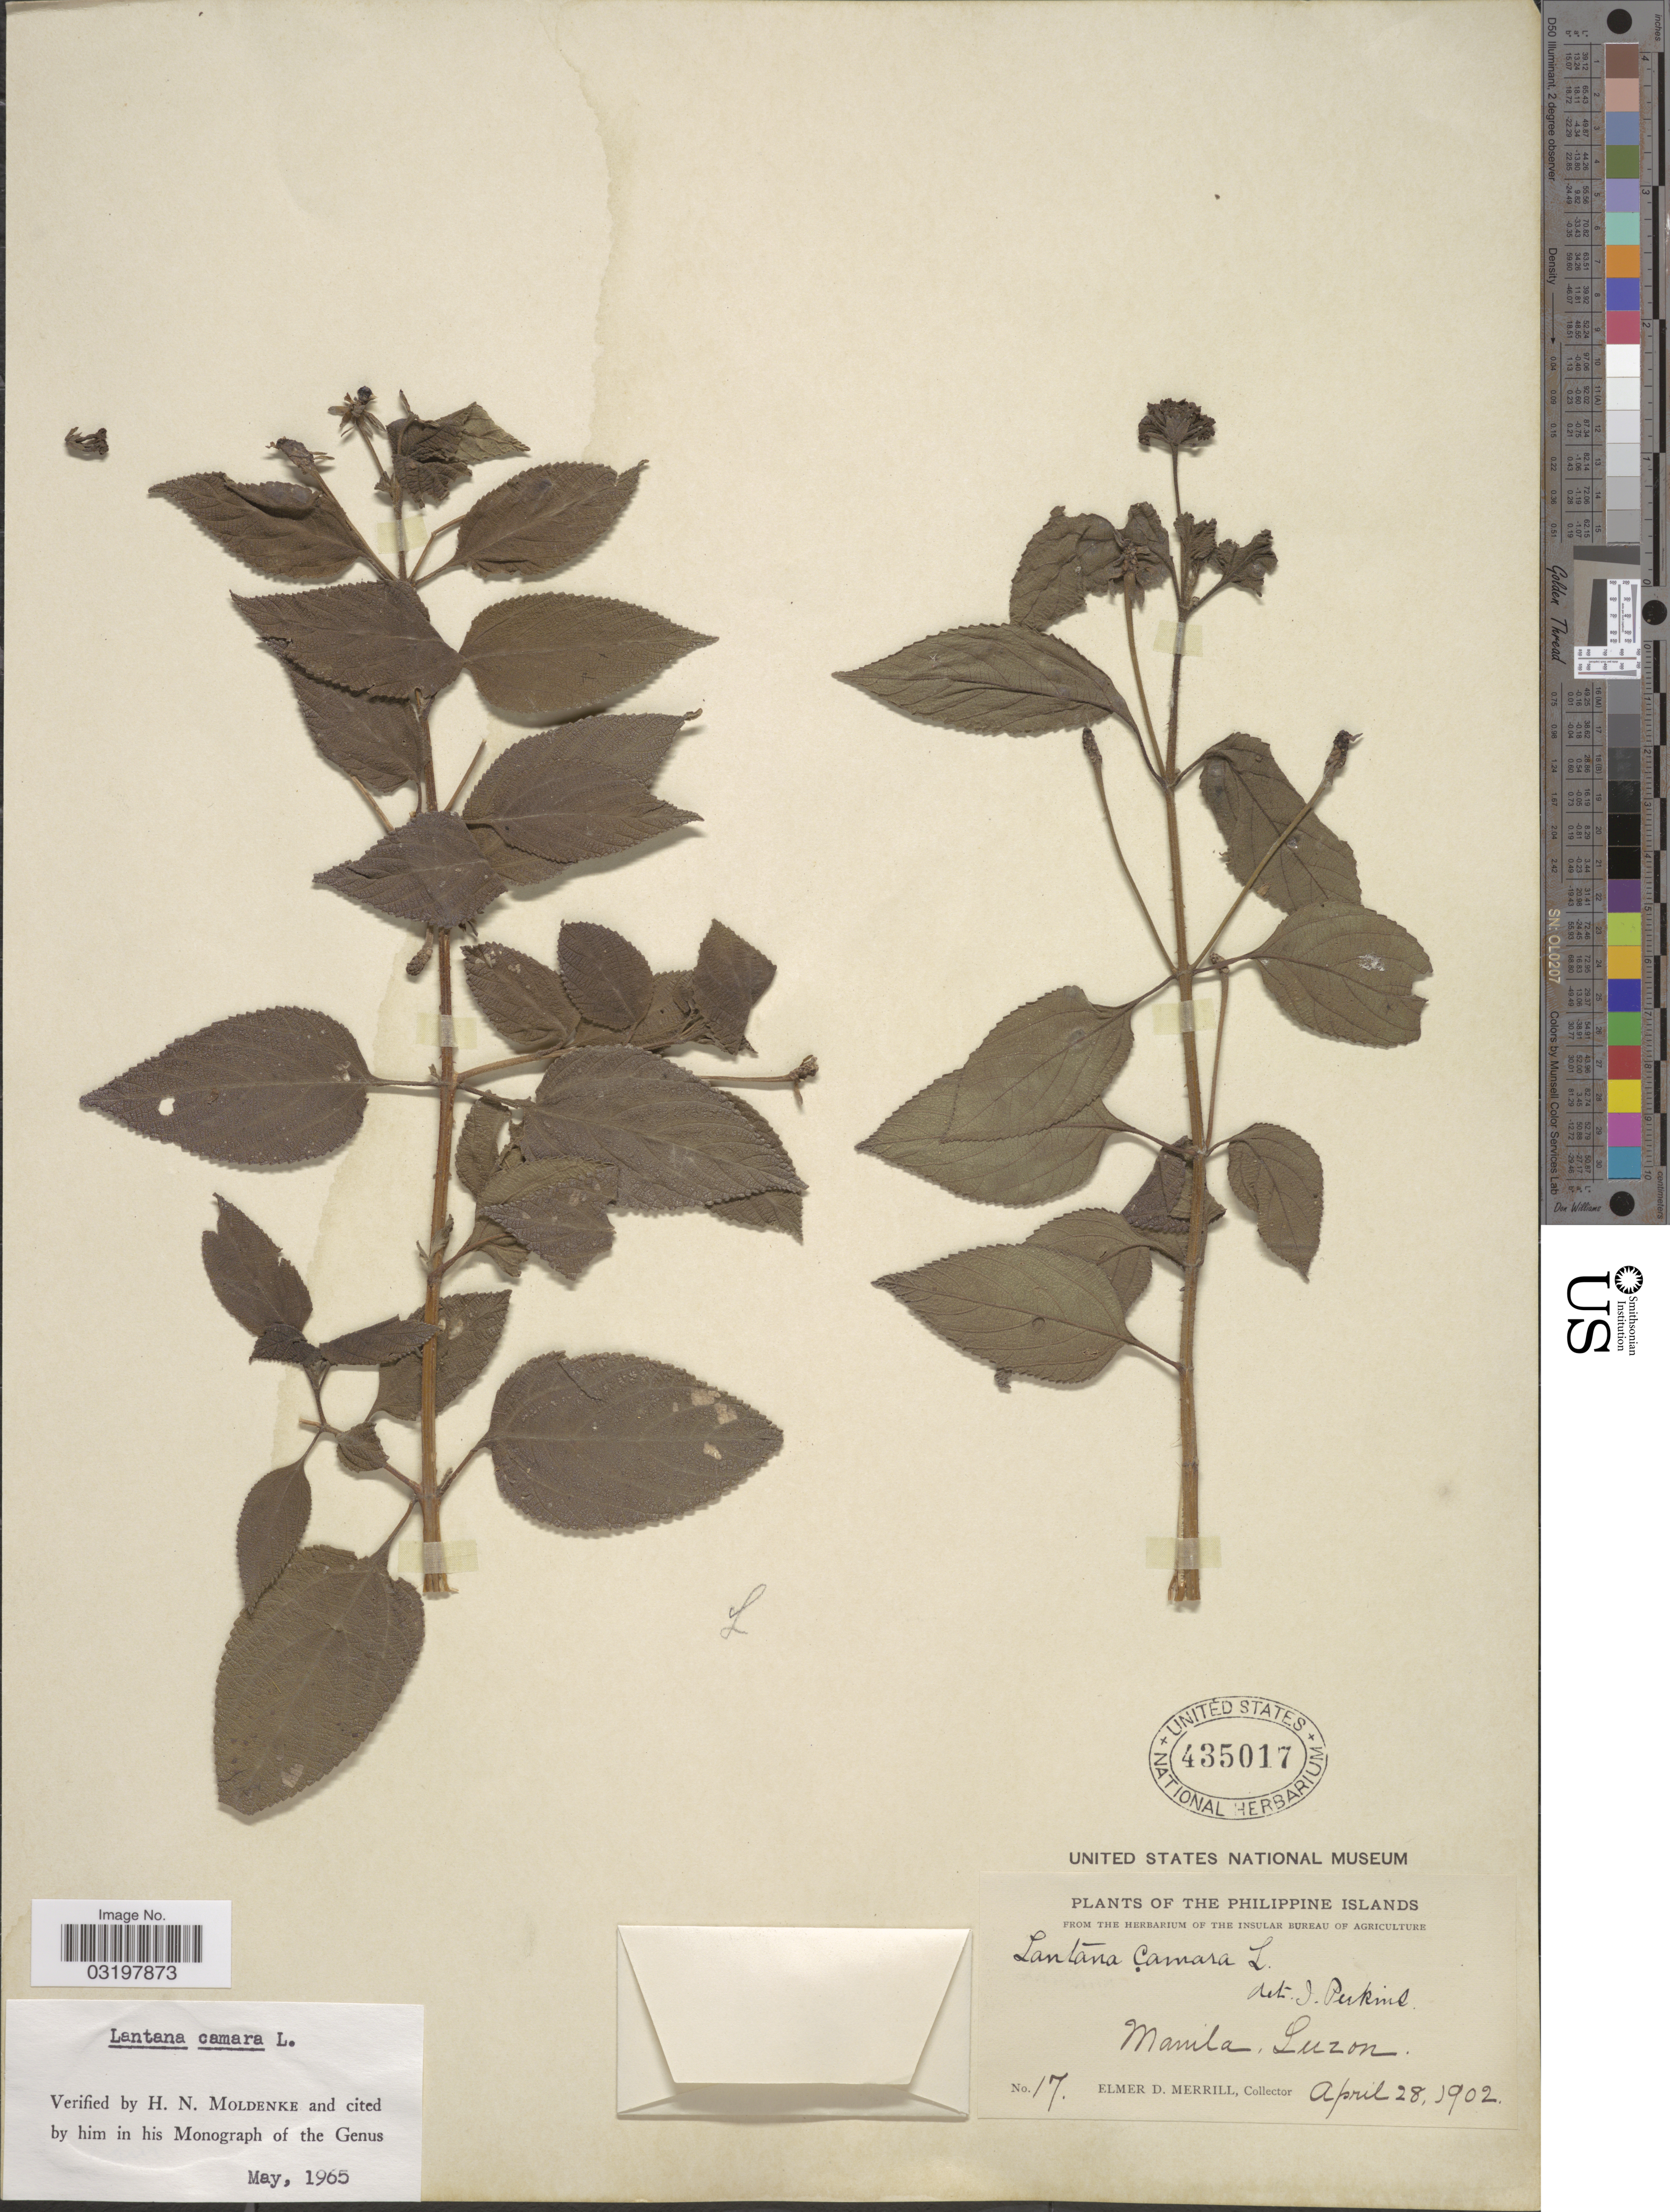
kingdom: Plantae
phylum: Tracheophyta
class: Magnoliopsida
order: Lamiales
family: Verbenaceae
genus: Lantana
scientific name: Lantana camara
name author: L.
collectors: E. D. Merrill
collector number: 17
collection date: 1902-04-28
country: Philippines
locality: Philippine Islands. Manila, Luzon.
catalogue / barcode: US 435017